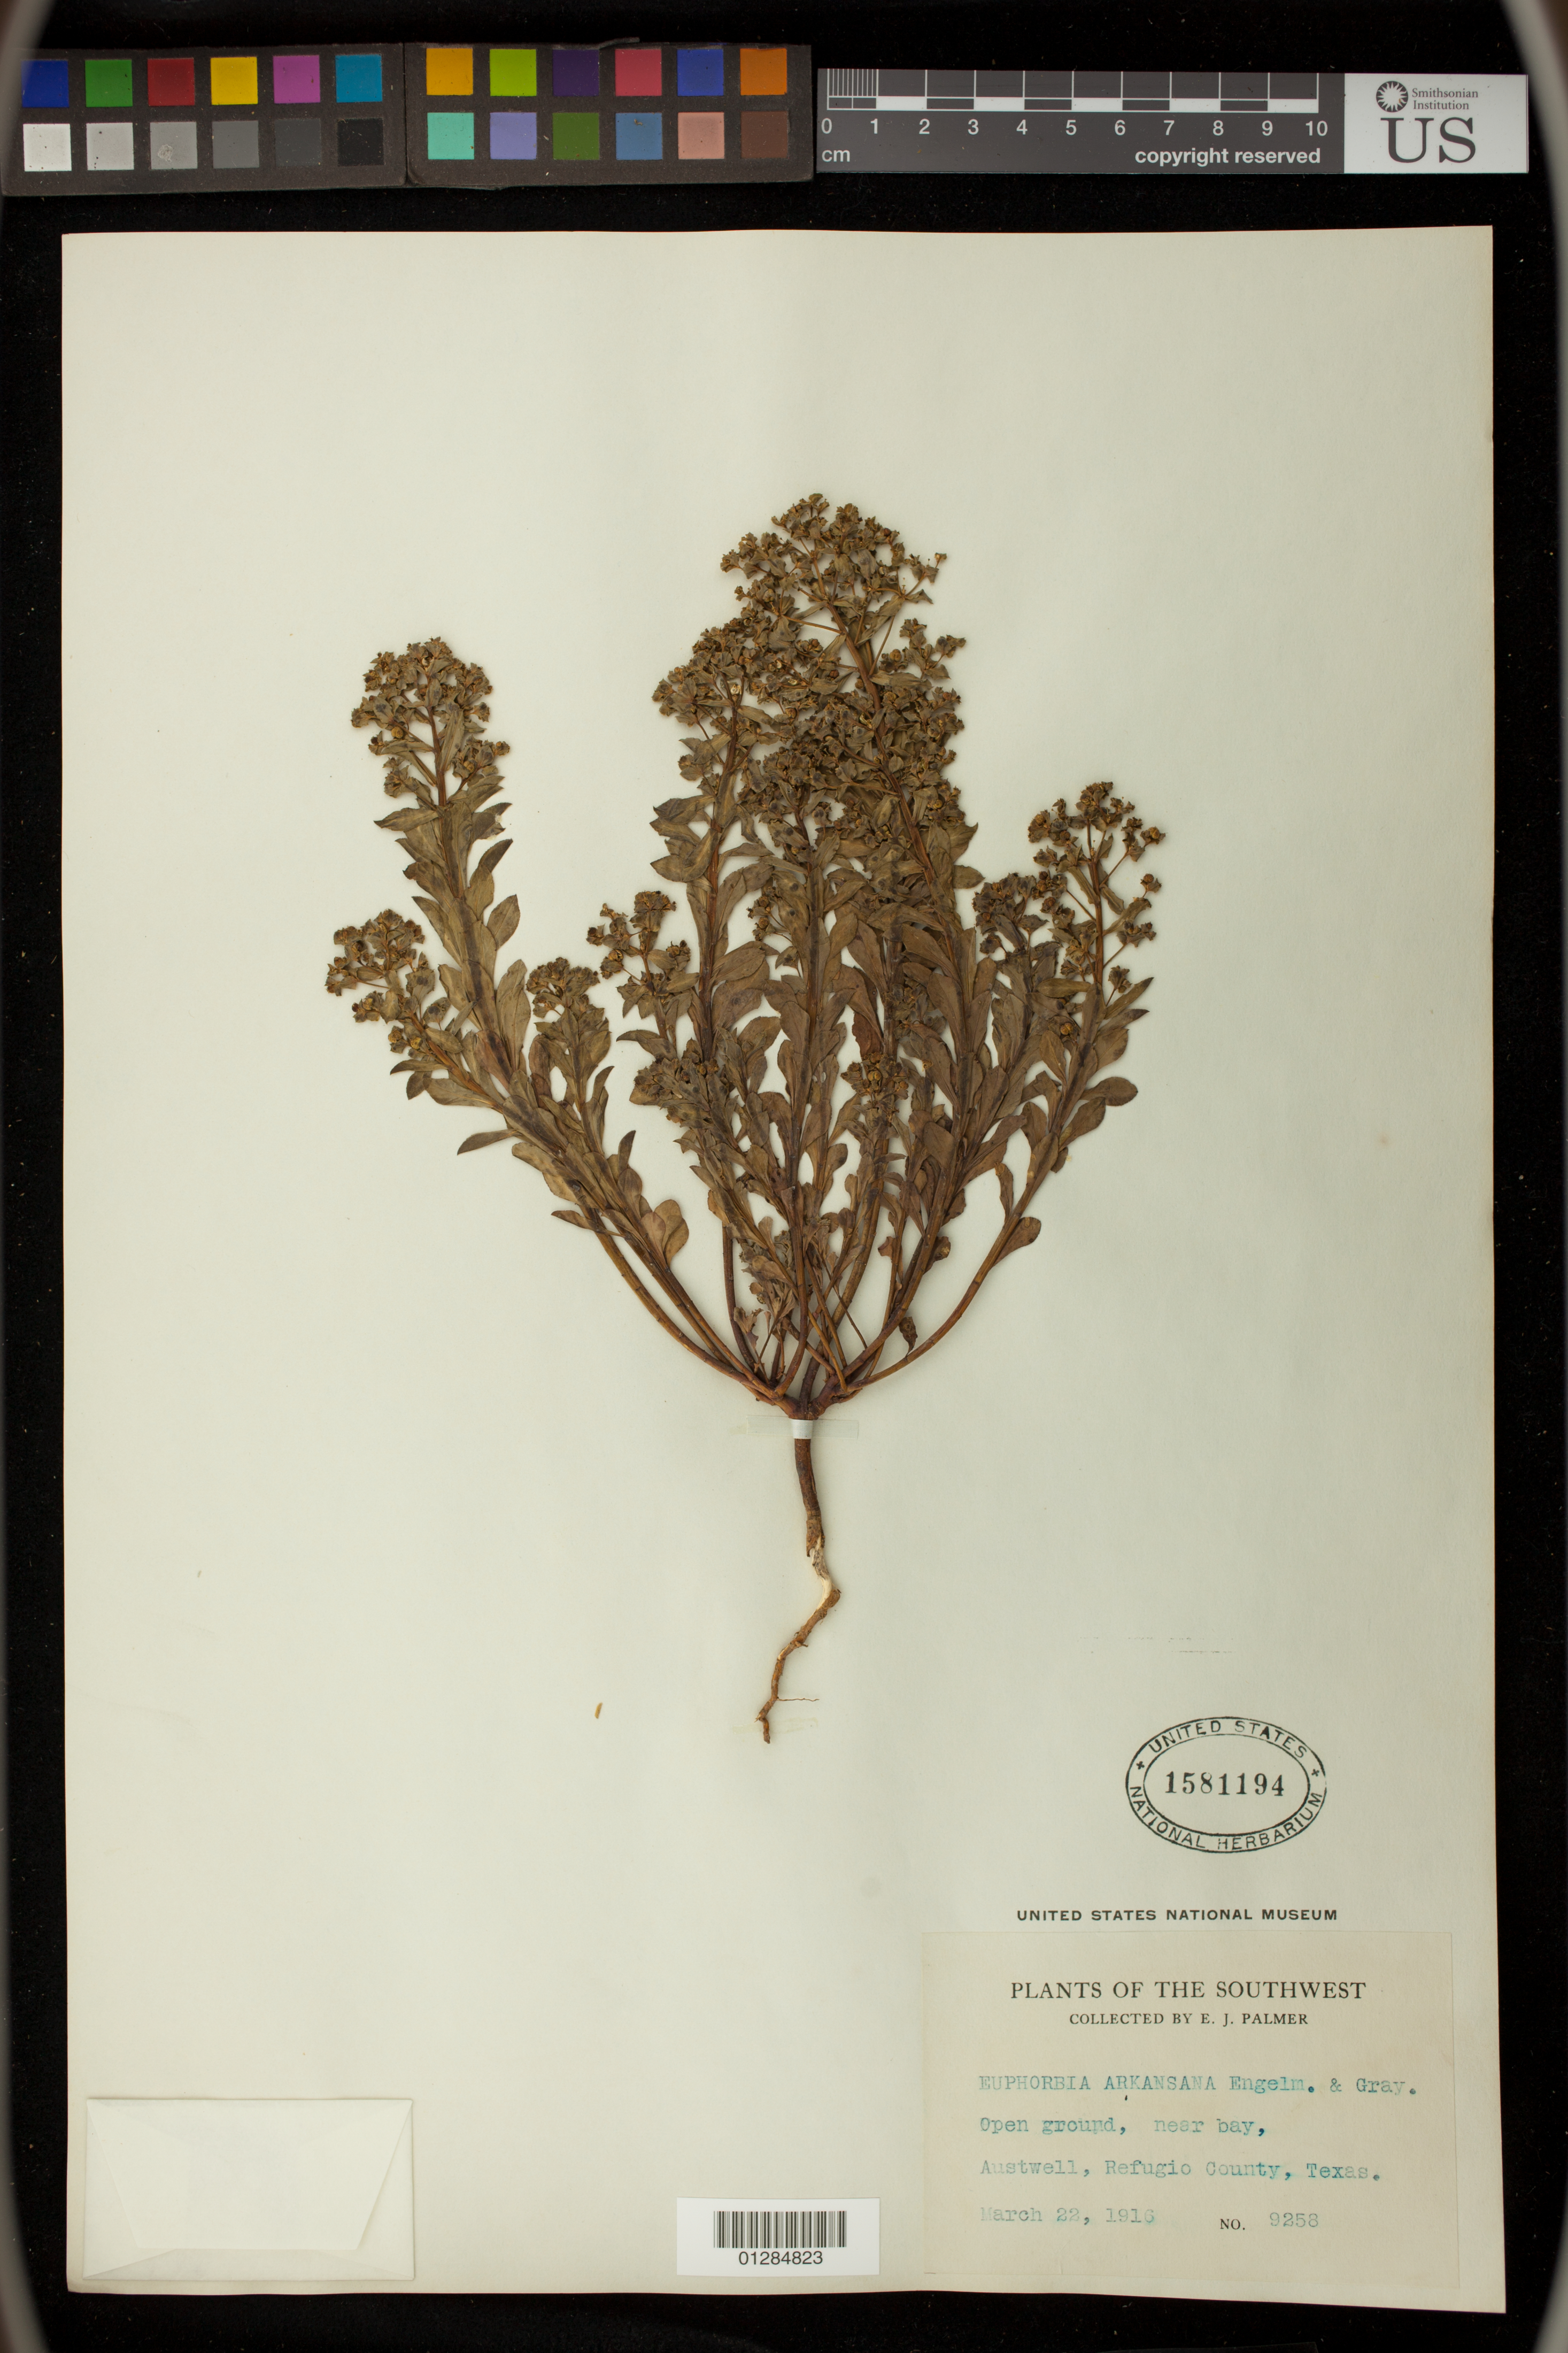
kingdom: Plantae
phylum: Tracheophyta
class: Magnoliopsida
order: Malpighiales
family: Euphorbiaceae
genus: Euphorbia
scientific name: Euphorbia spathulata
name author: Lam.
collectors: E. J. Palmer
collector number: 9258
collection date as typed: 22 Mar 1916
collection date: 1916-03-22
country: United States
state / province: Texas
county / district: Refugio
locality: Austwell.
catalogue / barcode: US 1581194